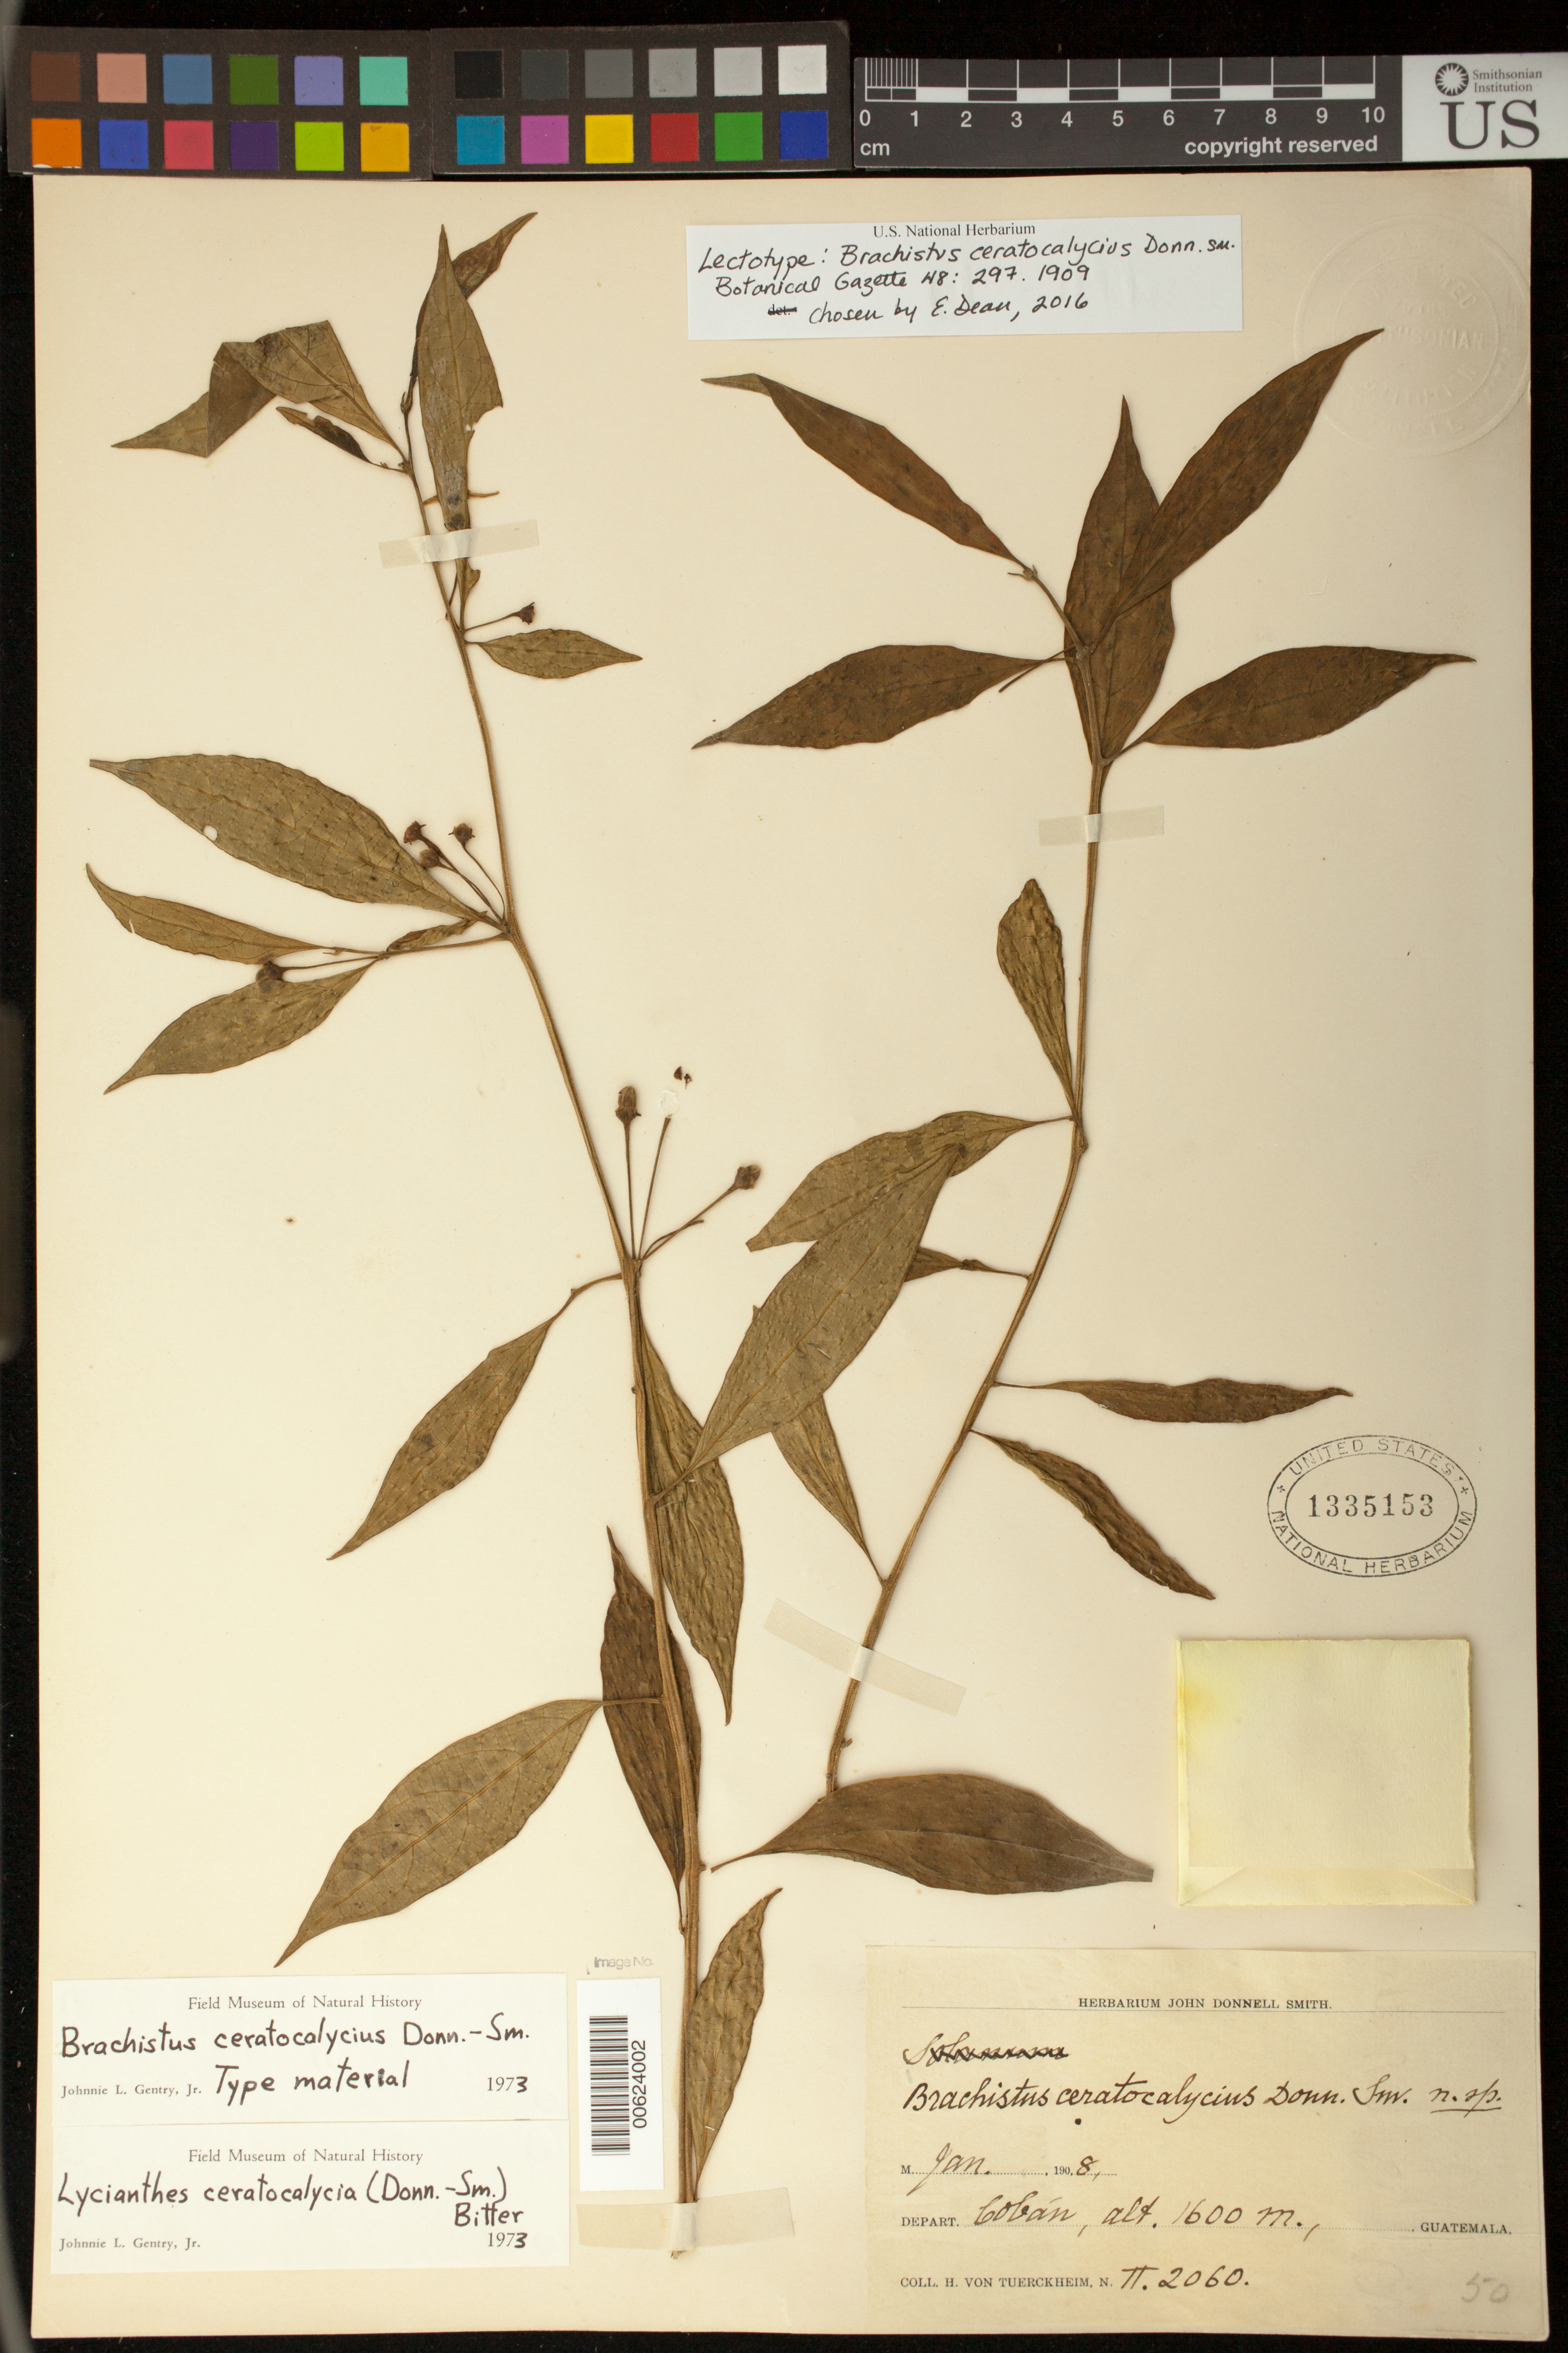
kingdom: Plantae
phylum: Tracheophyta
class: Magnoliopsida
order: Solanales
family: Solanaceae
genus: Brachistus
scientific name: Brachistus ceratocalycius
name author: Donn. Sm.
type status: Type Collection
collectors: H. von Türckheim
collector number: II 2060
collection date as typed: Jan 1908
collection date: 1908-01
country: Guatemala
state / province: Alta Verapaz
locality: Cobán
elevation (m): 1600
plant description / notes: One of 2 US sheets (USNH 1335152, 1335153) received from the John Donnell Smith herbarium; neither is clearly the holotype (and not marked "sheet 1" or similar). This sheet annotated by E. Dean (2016) as lectotype.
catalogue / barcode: US 1335153